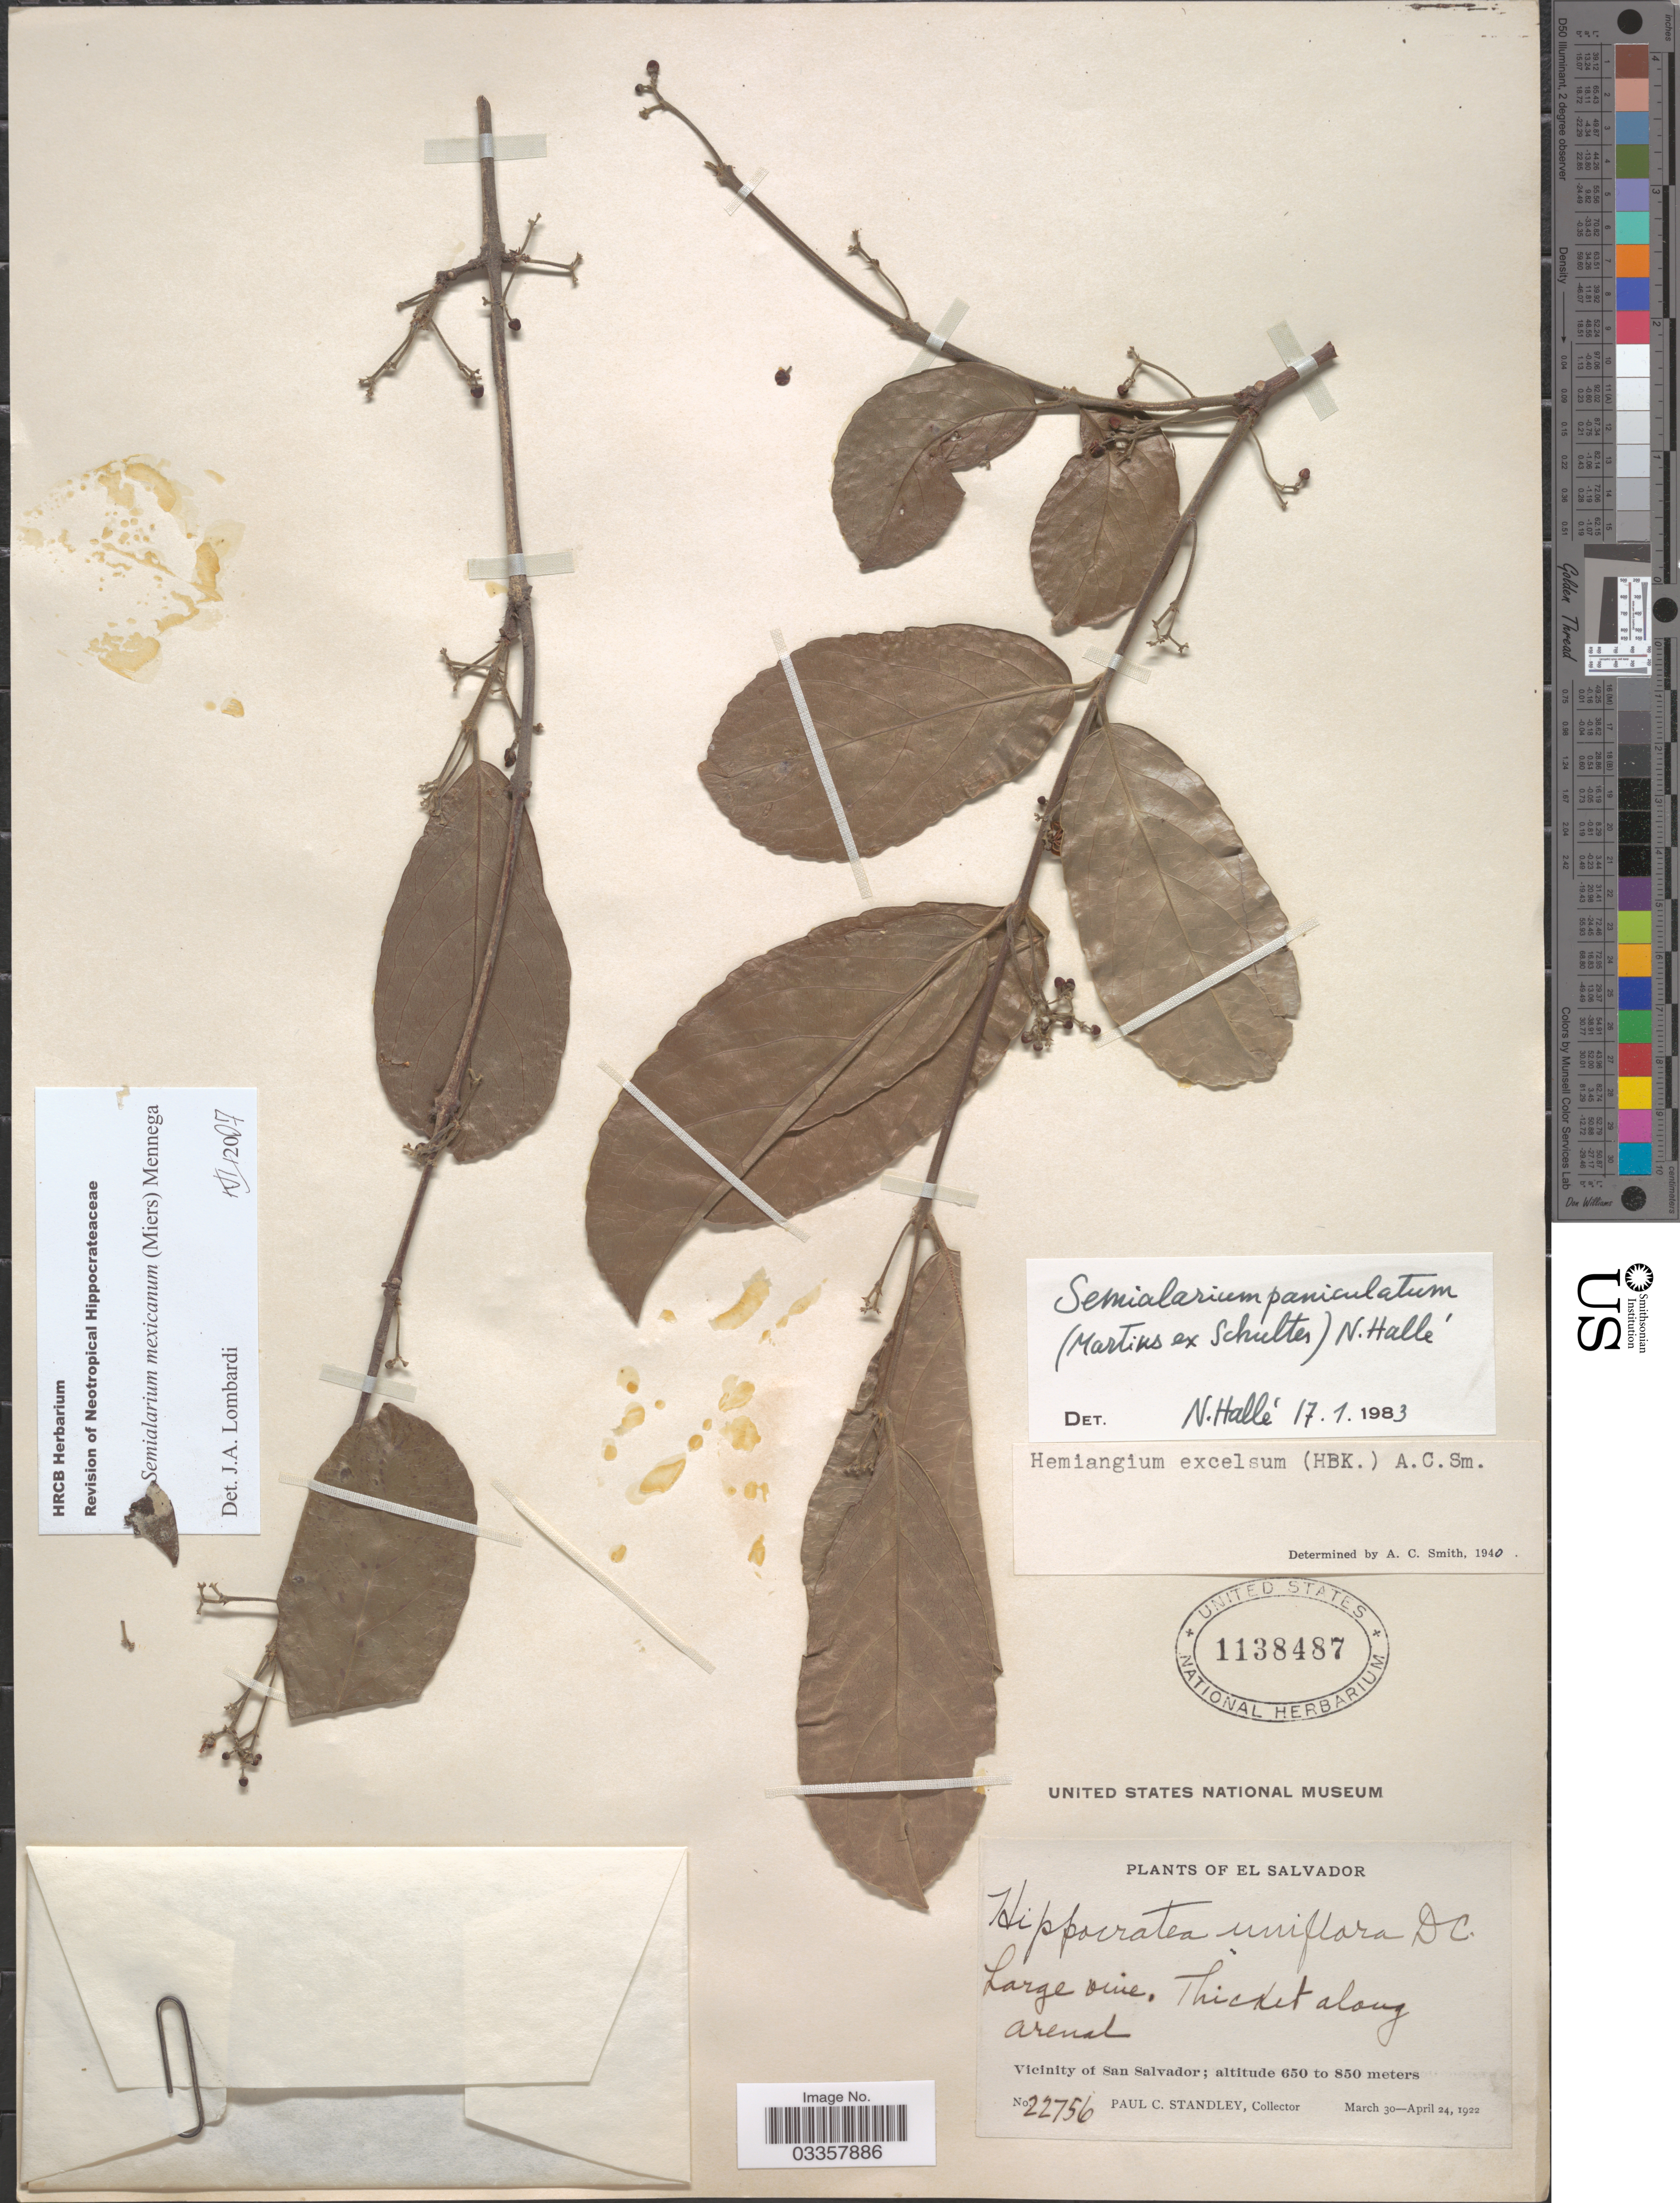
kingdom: Plantae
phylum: Tracheophyta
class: Magnoliopsida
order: Celastrales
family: Celastraceae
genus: Semialarium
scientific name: Semialarium mexicanum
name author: (Miers) Mennega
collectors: P. C. Standley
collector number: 22756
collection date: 1922-03-30/1922-04-24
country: El Salvador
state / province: San Salvador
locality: Thicket along arenal. Vicinity of San Salvador.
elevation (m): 650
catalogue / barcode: US 1138487